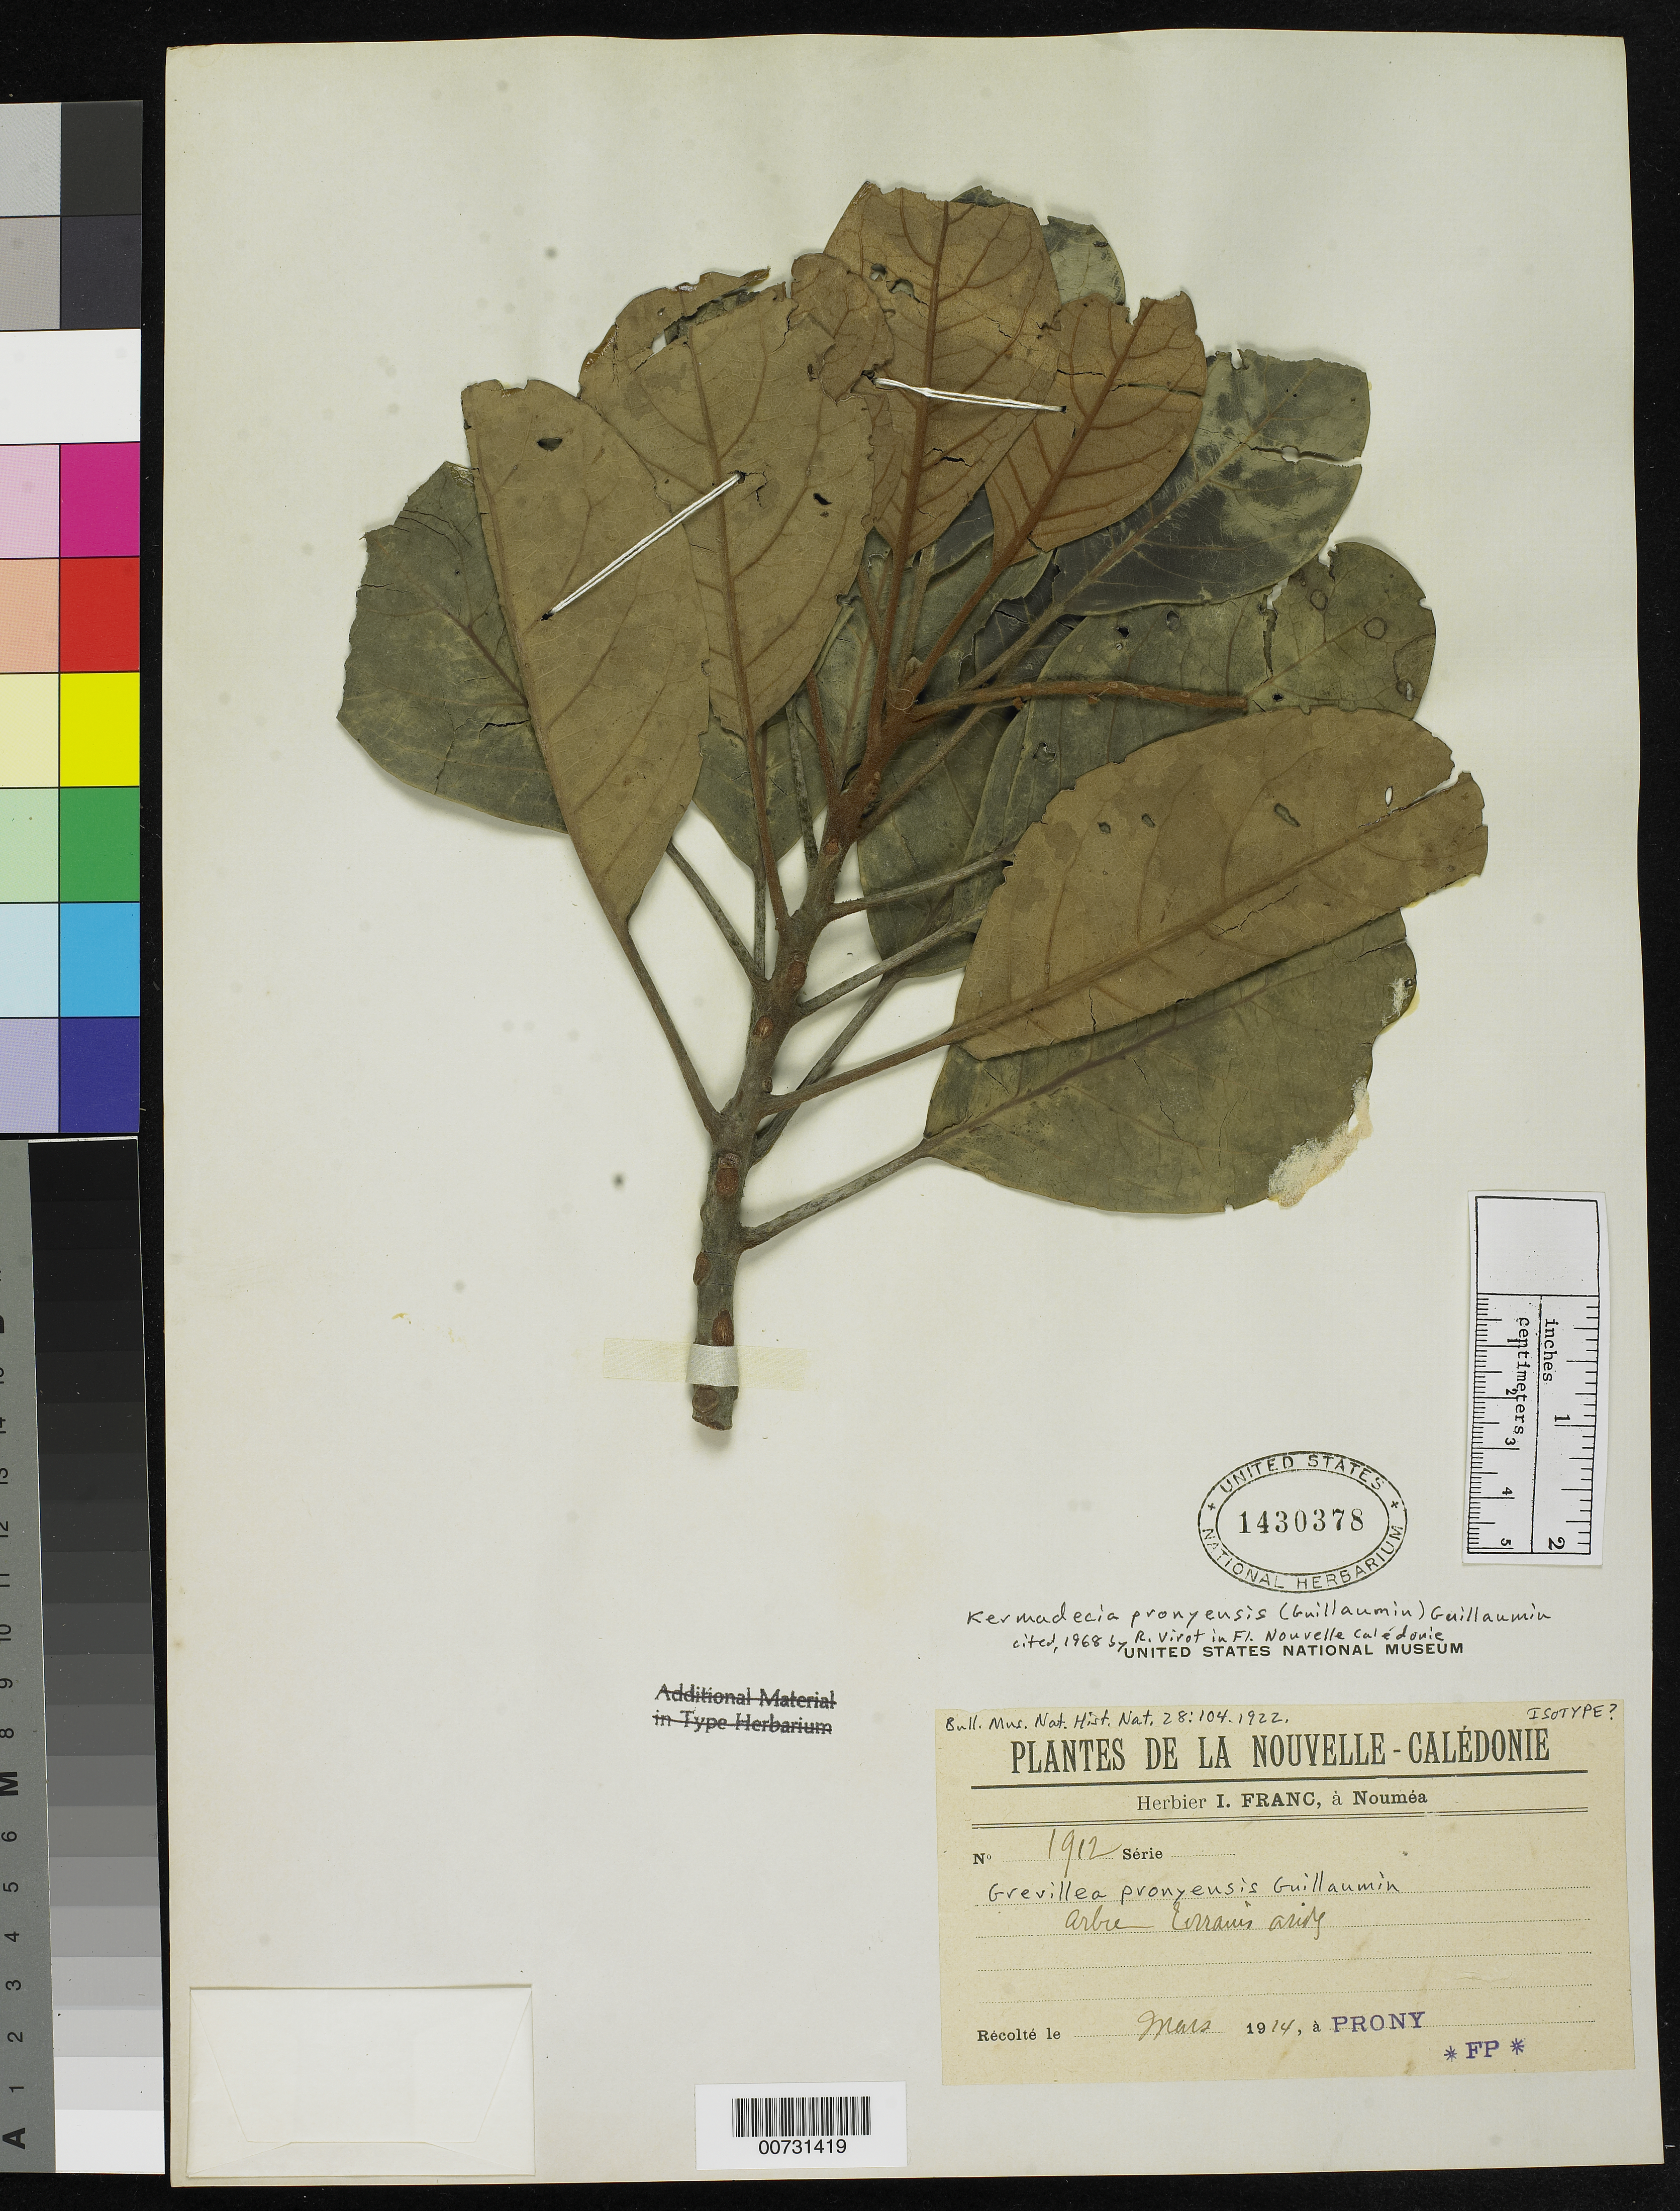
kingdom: Plantae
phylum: Tracheophyta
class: Magnoliopsida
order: Proteales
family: Proteaceae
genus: Grevillea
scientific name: Grevillea pronyensis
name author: Guillaumin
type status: Possible Isosyntype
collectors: I. Franc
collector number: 1912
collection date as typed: Mar 1914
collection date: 1914-03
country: New Caledonia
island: New Caledonia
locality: Prony.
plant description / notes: Specimen data do not match holotype (P) as cited by Virot 1968 in Fl. Nouv.-Caled.; Another sheet at US, labeled as Franc 1912a, matches type as cited by Virot 1968, Fl. Nouv.-Caled.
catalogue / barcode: US 1430378